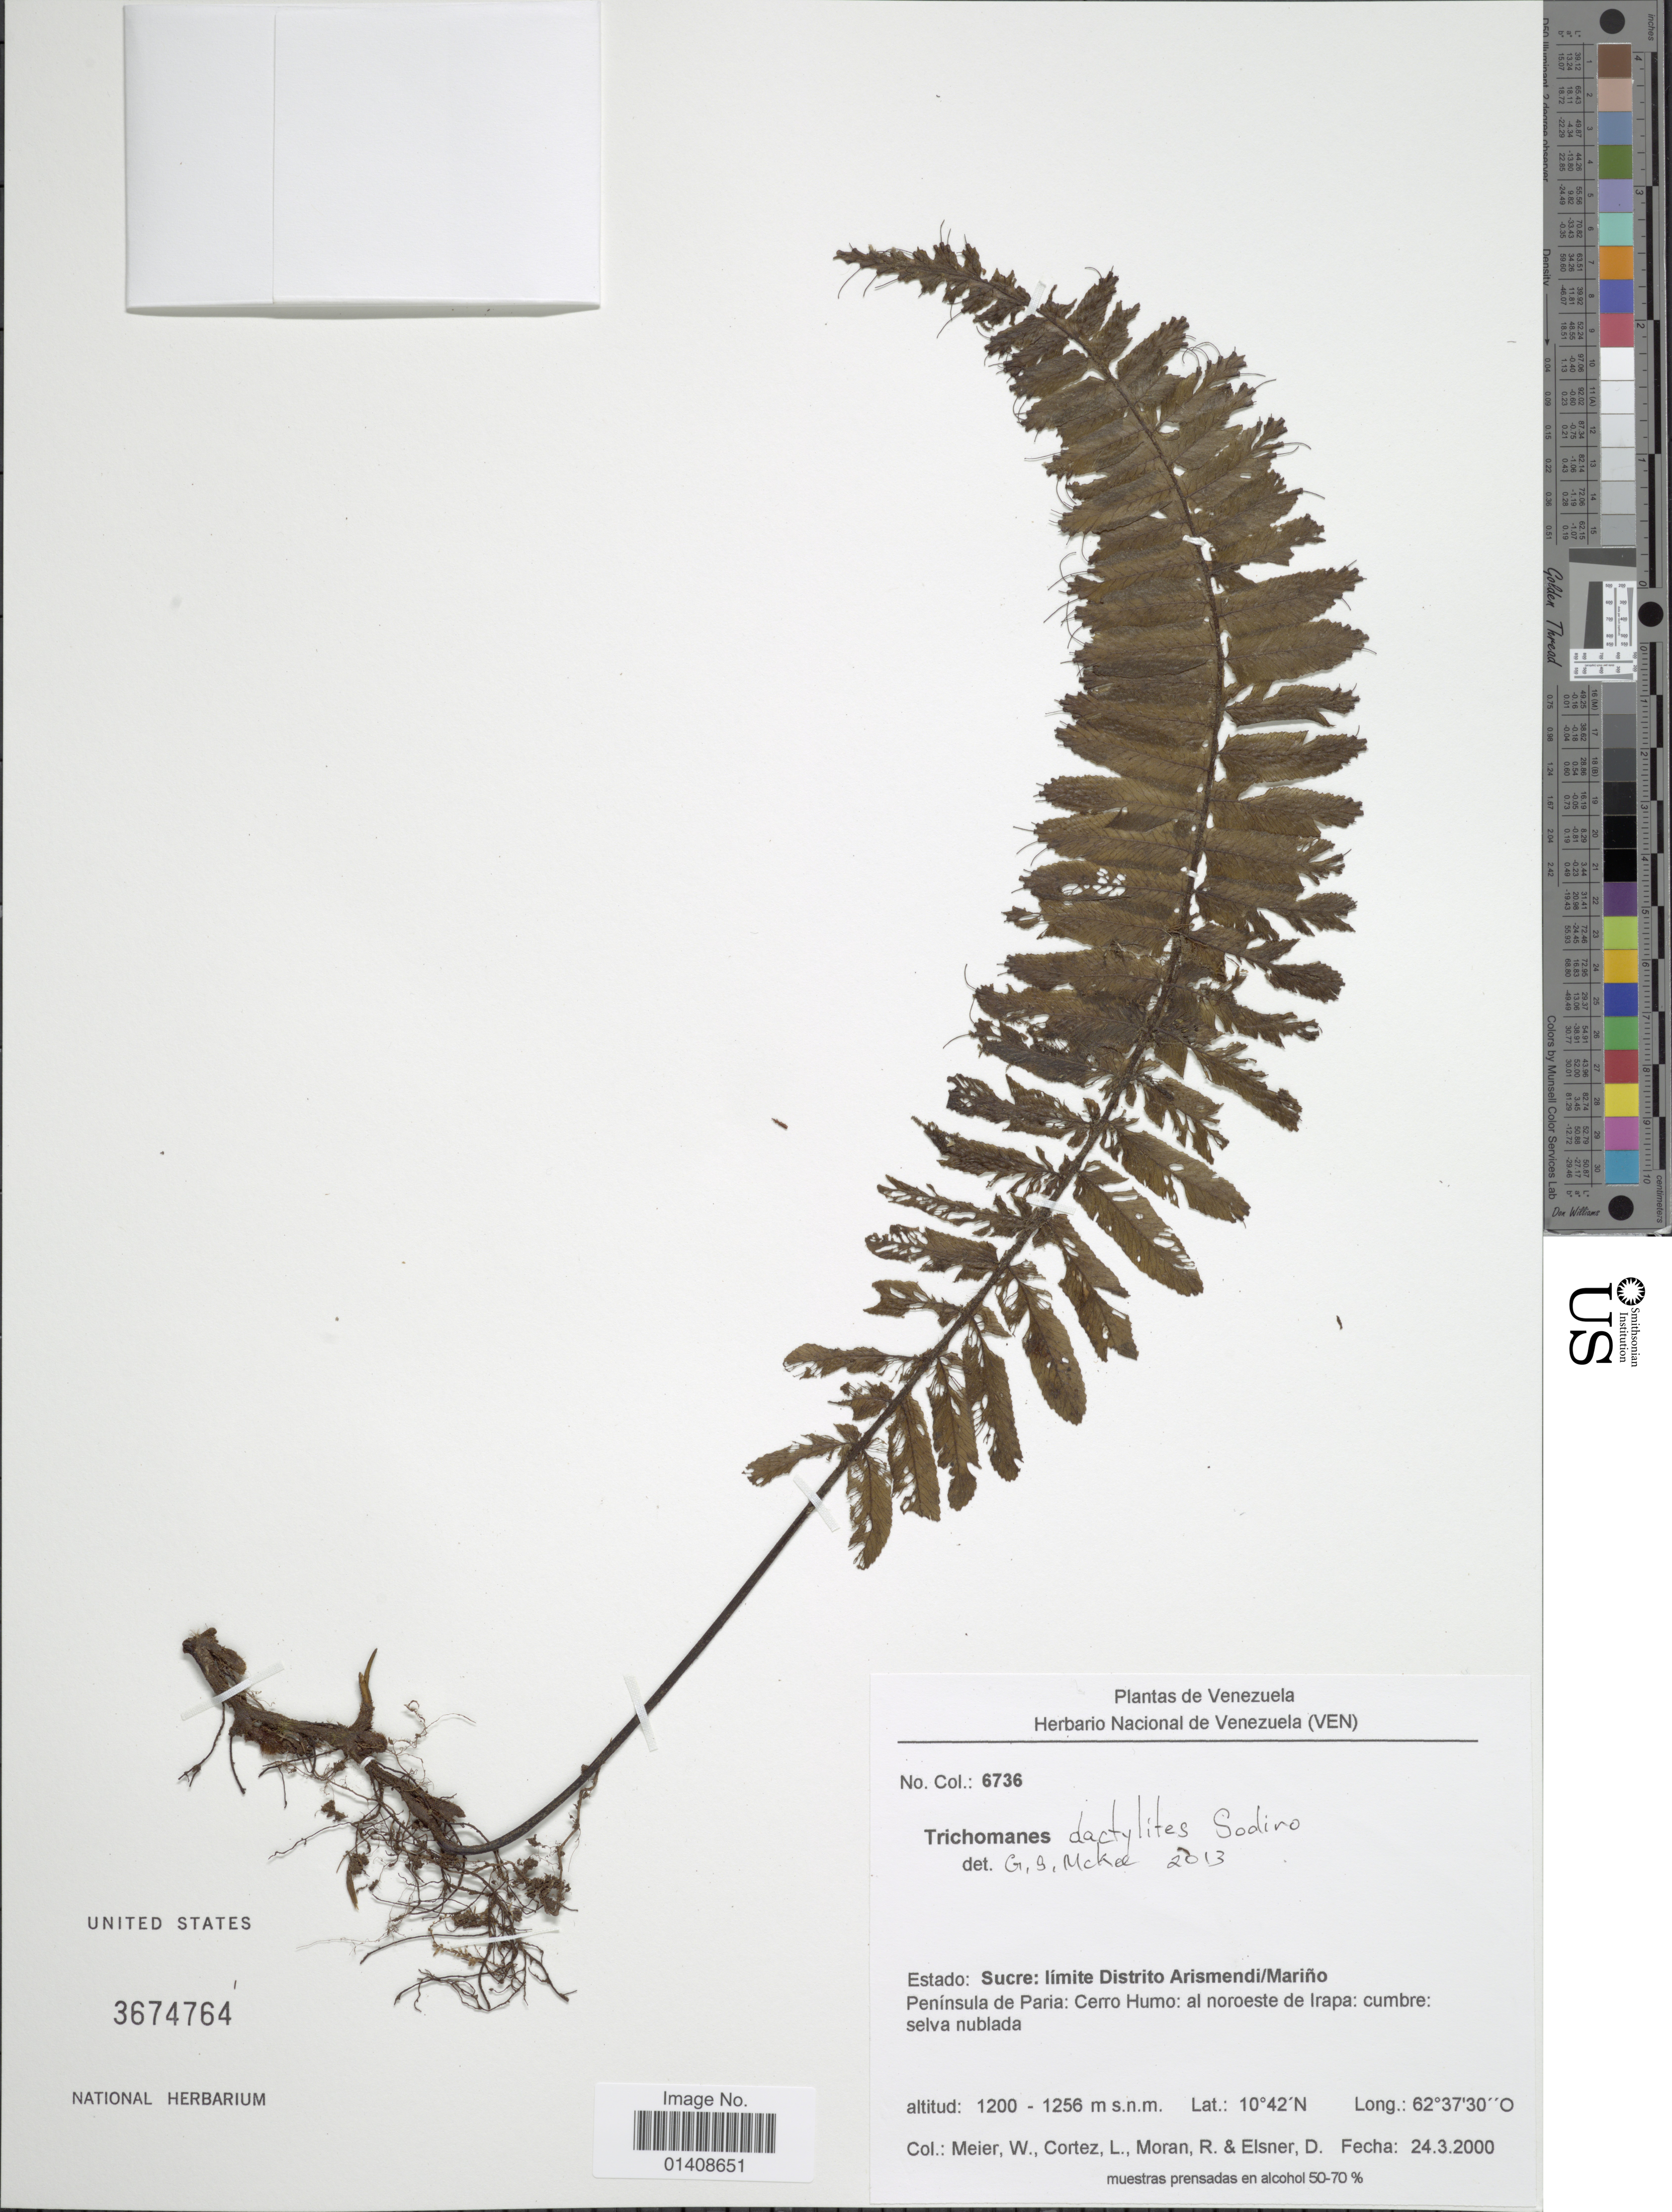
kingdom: Plantae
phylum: Tracheophyta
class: Polypodiopsida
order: Hymenophyllales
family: Hymenophyllaceae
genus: Trichomanes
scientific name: Trichomanes dactylites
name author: Sodiro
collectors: W. Meier, L. Cortéz, R. Moran, D. Elsner & D. Elsner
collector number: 6736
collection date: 2000-03-24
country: Venezuela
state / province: Sucre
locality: Limite Distrito Arismendi/Marino.Peninsula de Paris, Cerro Humo: al noeroeste de Irapa: cubre selva nublada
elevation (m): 1200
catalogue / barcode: US 3674764